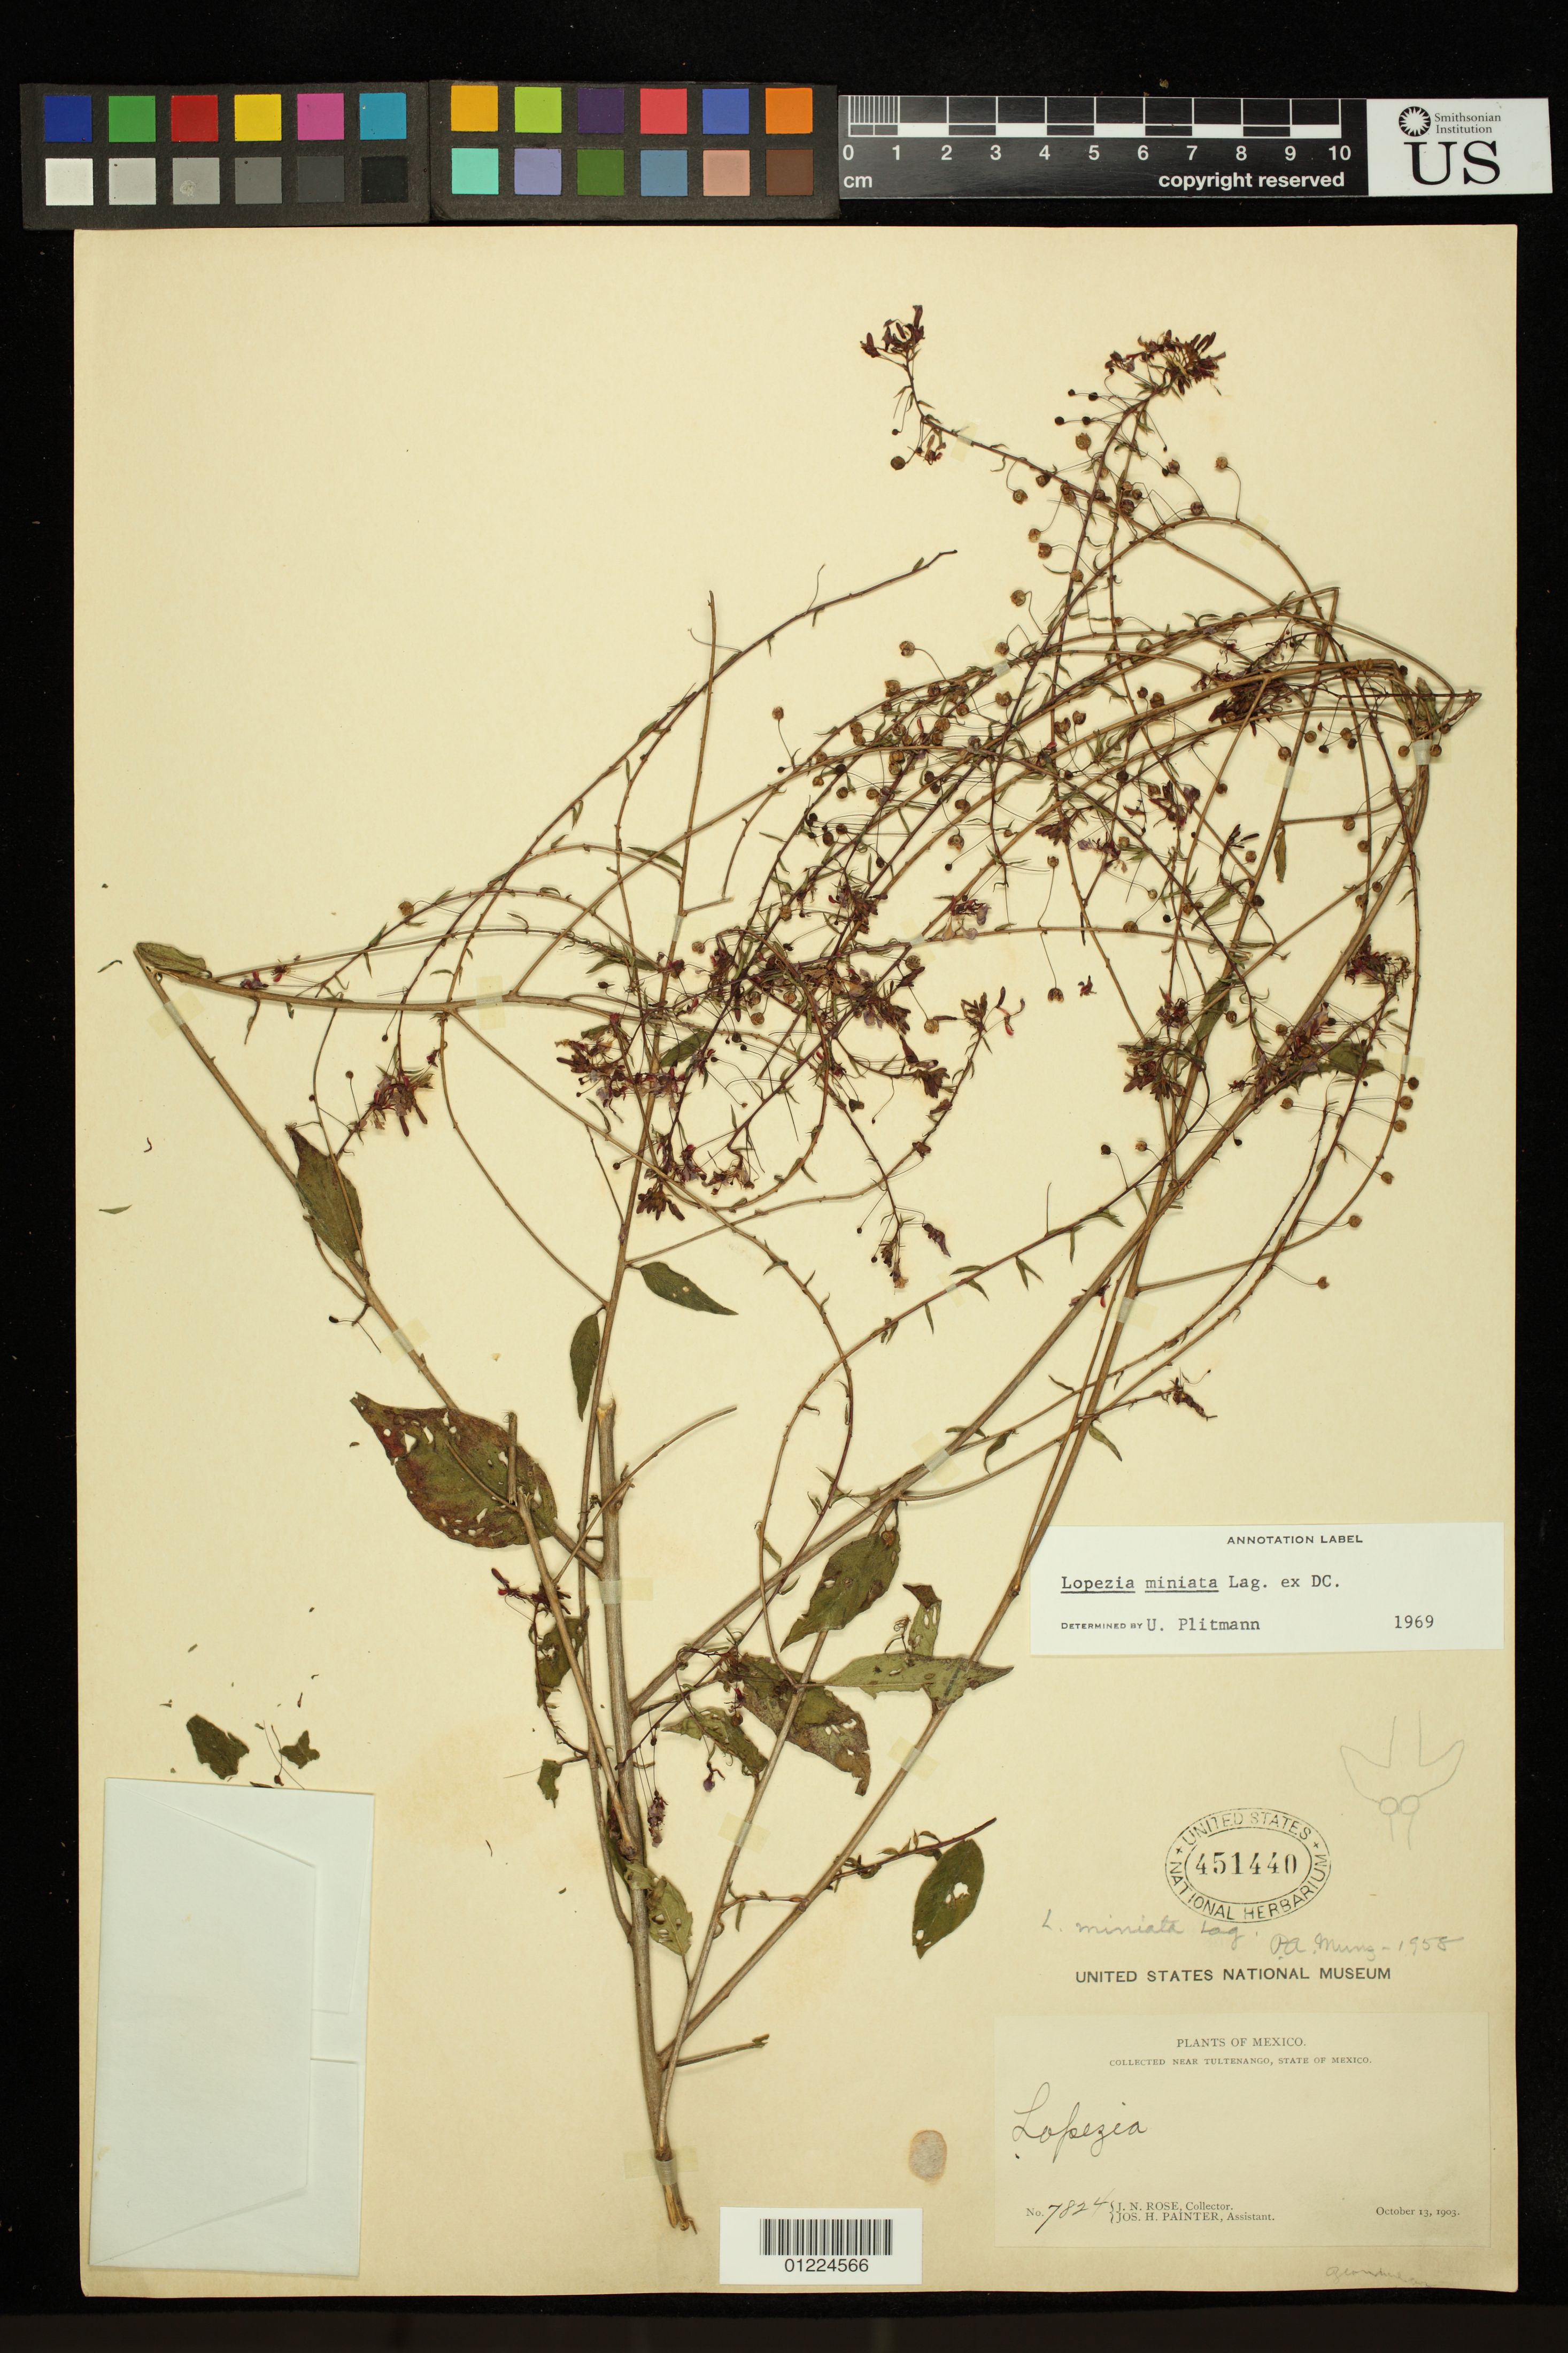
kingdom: Plantae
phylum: Tracheophyta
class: Magnoliopsida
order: Myrtales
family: Onagraceae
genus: Lopezia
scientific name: Lopezia miniata subsp. miniata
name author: Lag. ex DC.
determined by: Wagner, W. L., (BOT), Smithsonian Institution - National Museum of Natural History (UNITED STATES)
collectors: J. N. Rose & J. H. Painter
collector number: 7824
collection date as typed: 13 Oct 1903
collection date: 1903-10-13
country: Mexico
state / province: México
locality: Near Tultenango.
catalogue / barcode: US 541440